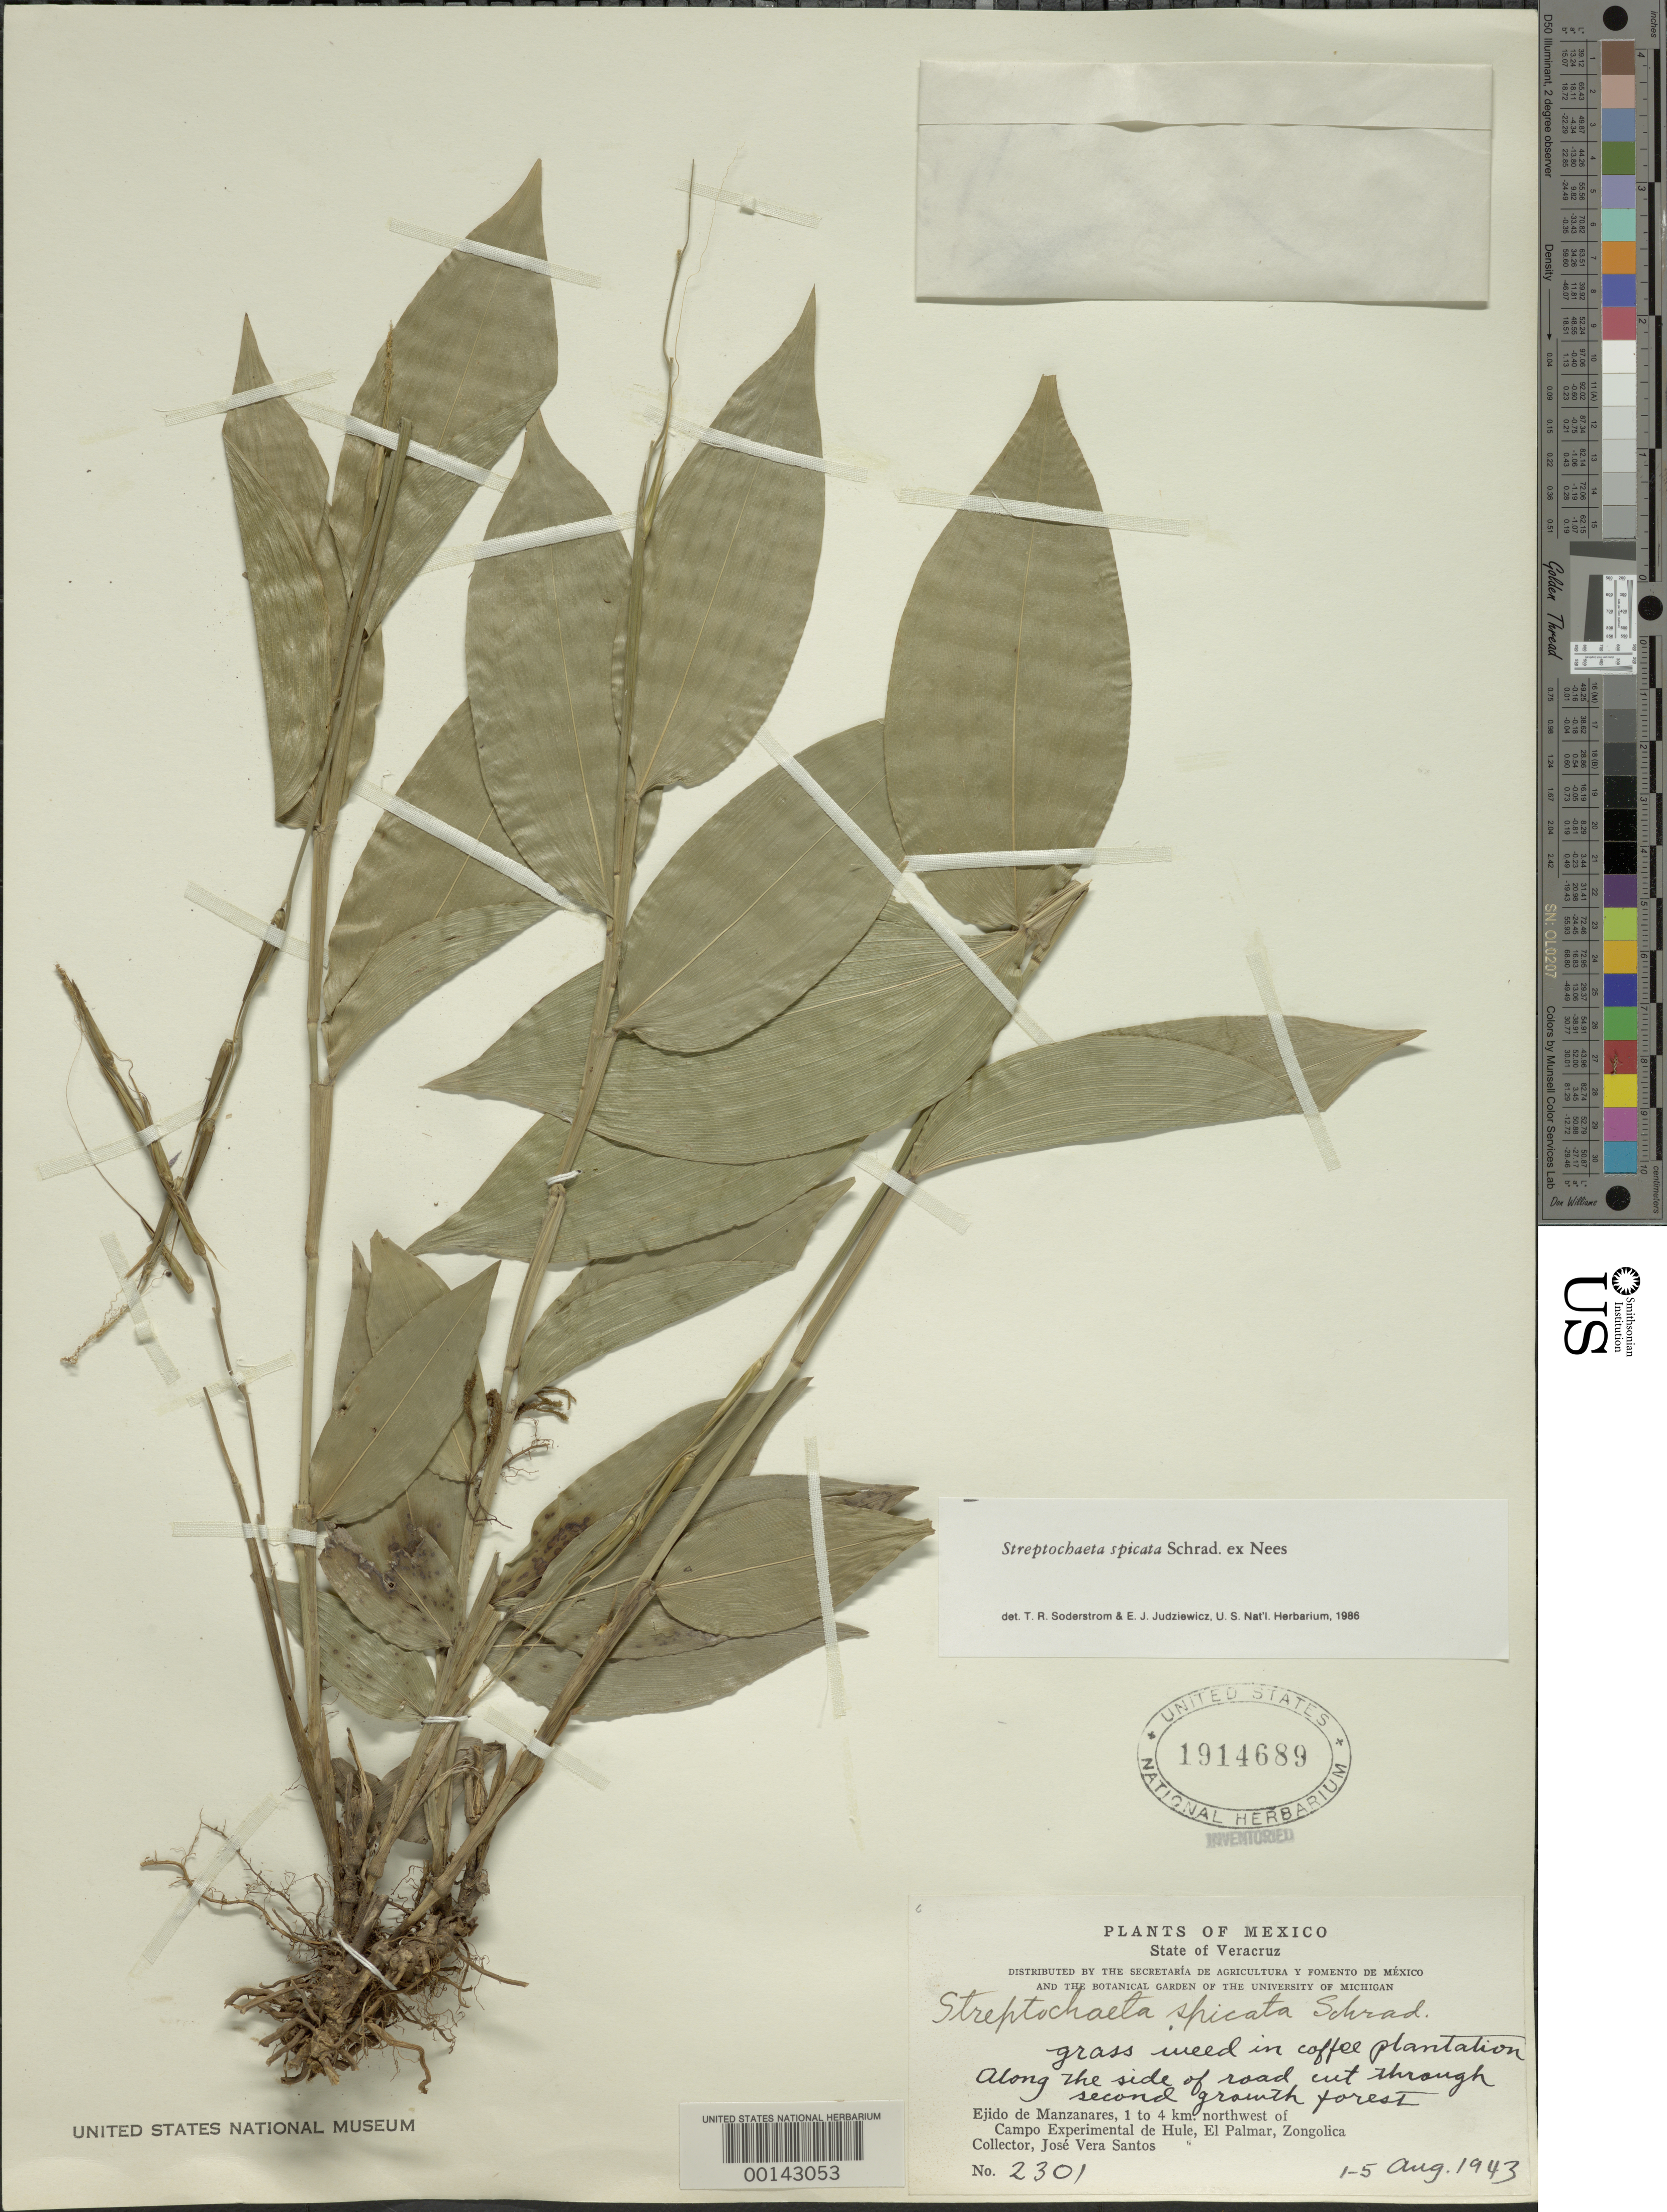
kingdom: Plantae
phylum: Tracheophyta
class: Liliopsida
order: Poales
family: Poaceae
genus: Streptochaeta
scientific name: Streptochaeta spicata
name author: Schrad. ex Nees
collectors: J. V. Santos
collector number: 2301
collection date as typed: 01 Aug 1943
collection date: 1943-08-01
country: Mexico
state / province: Veracruz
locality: Zongolica, el palmar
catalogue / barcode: US 1914689